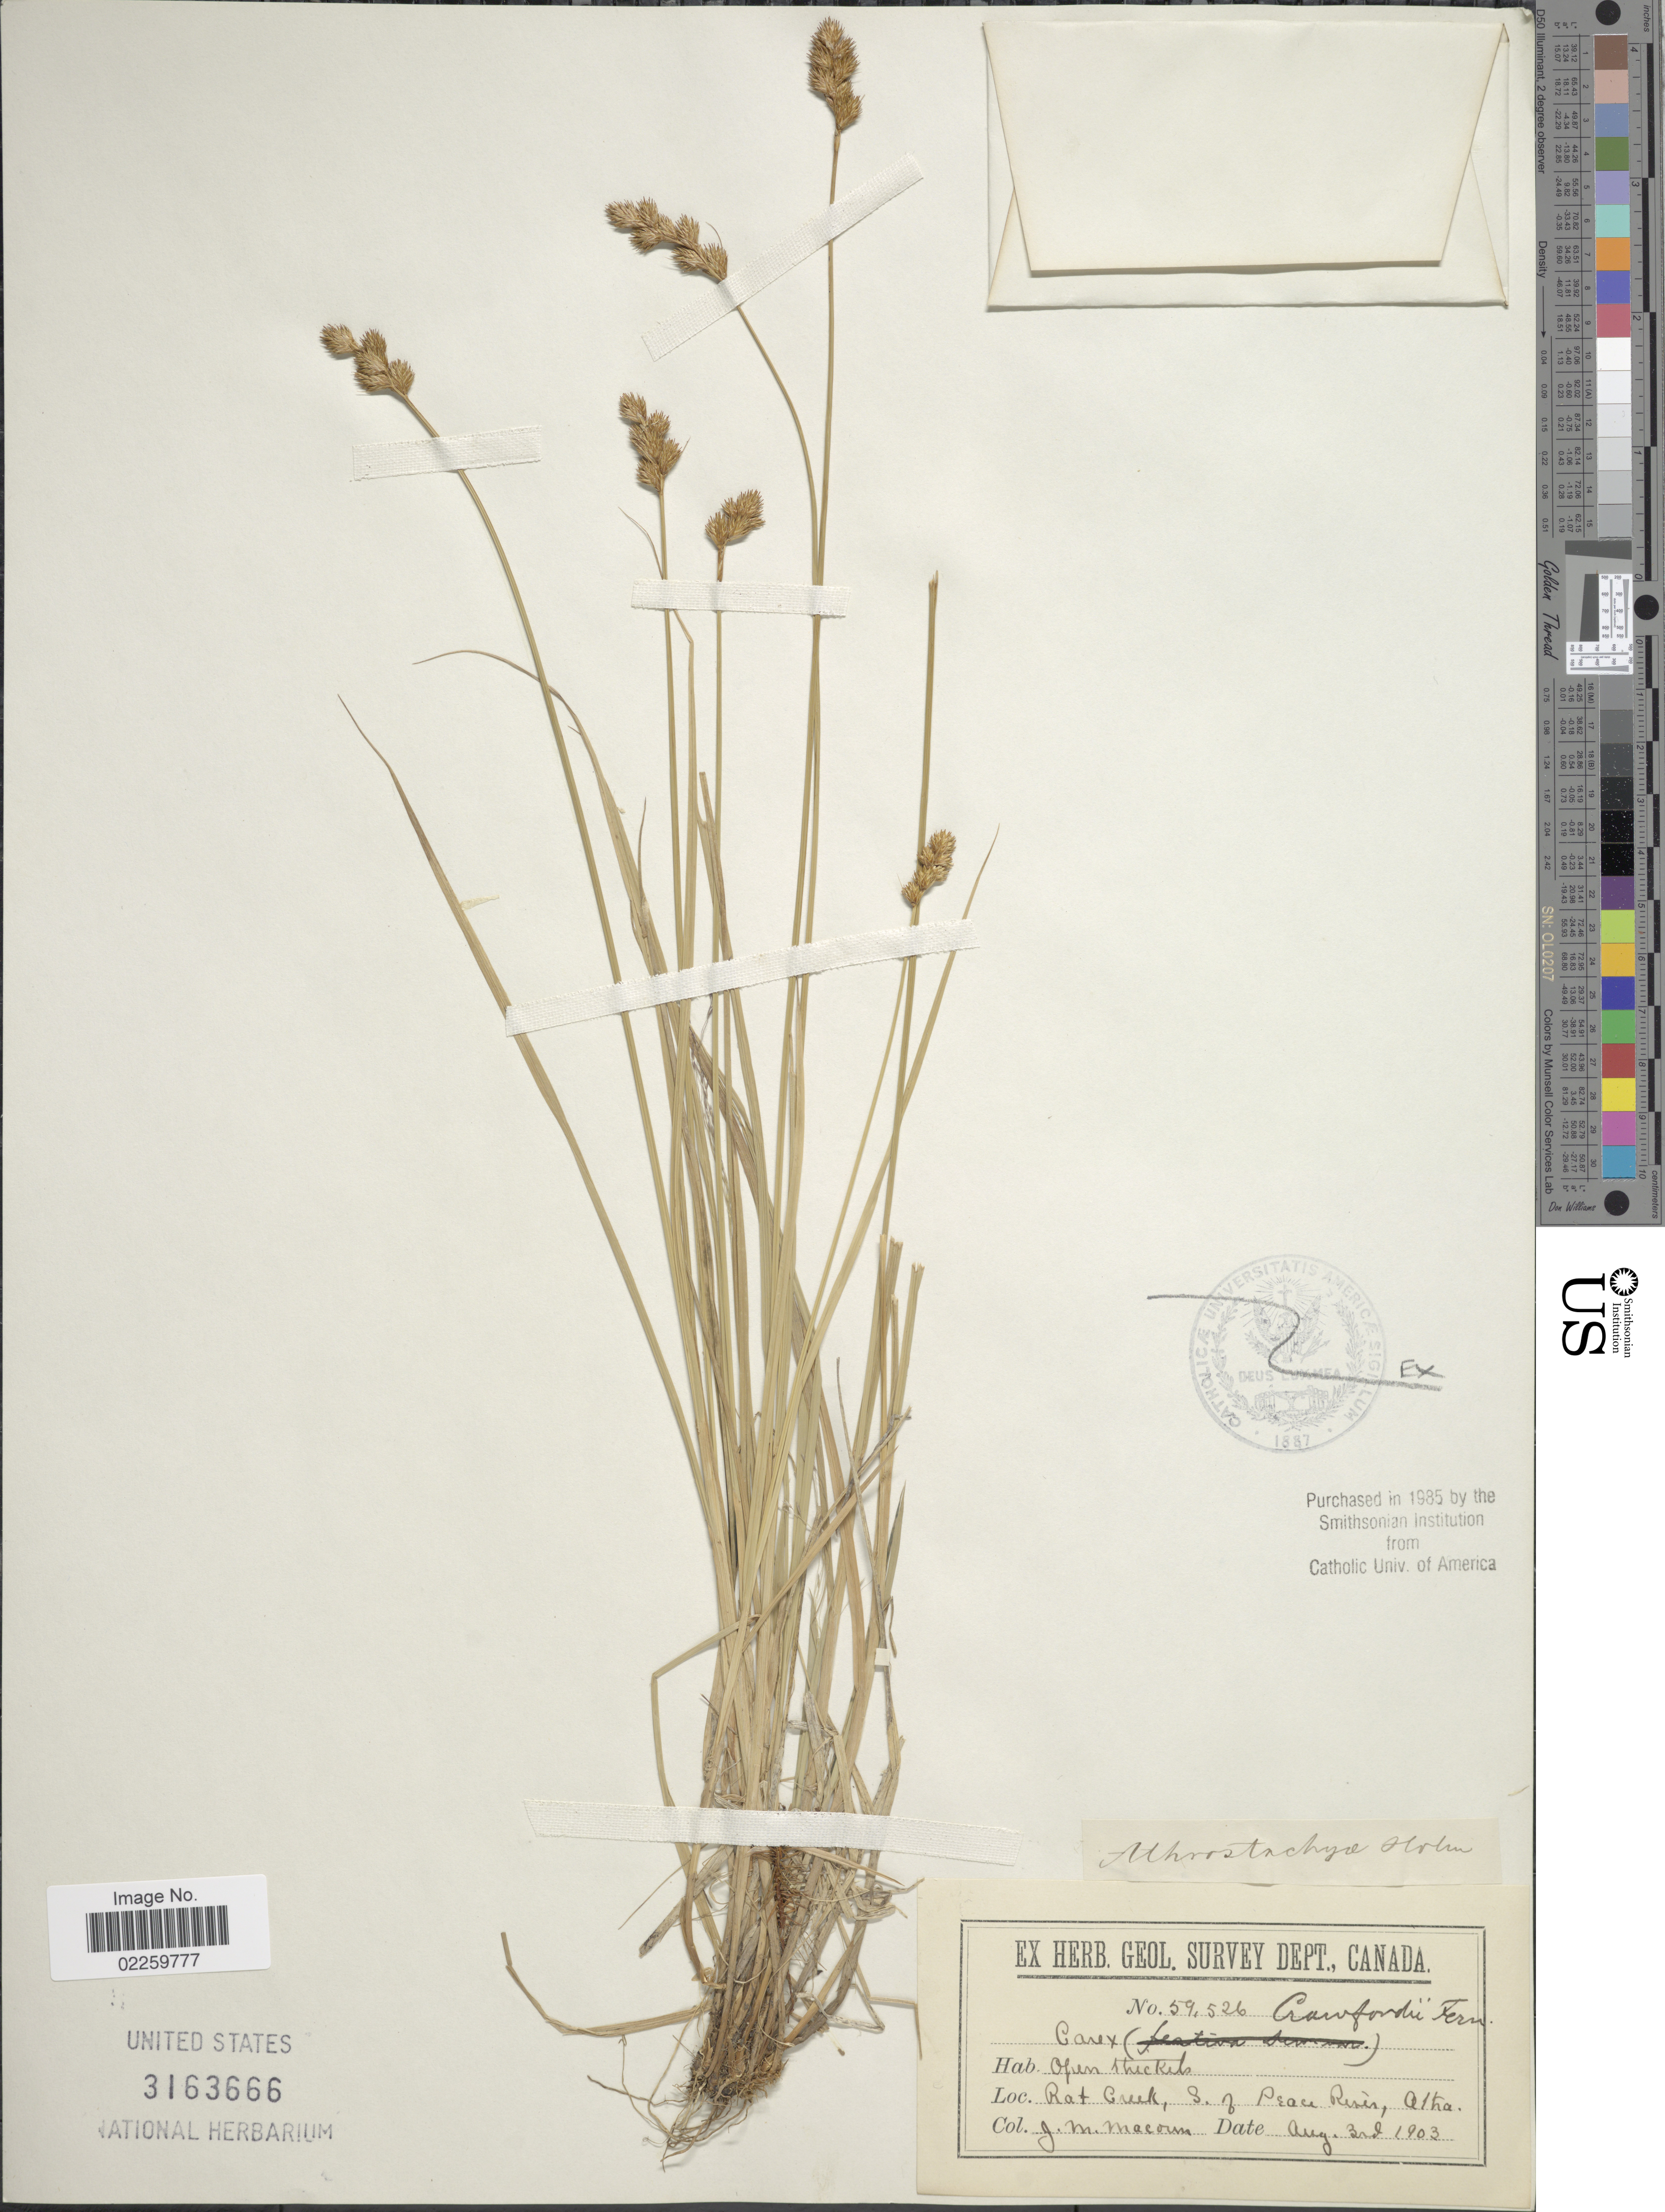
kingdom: Plantae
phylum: Tracheophyta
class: Liliopsida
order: Poales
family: Cyperaceae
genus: Carex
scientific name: Carex crawfordii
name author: Fernald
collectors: J. M. Macoun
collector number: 59526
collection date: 1903-08-03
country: Canada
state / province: Alberta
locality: Open thickets, Pat Creek, S. of Peace River, Atha.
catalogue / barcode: US 3163666